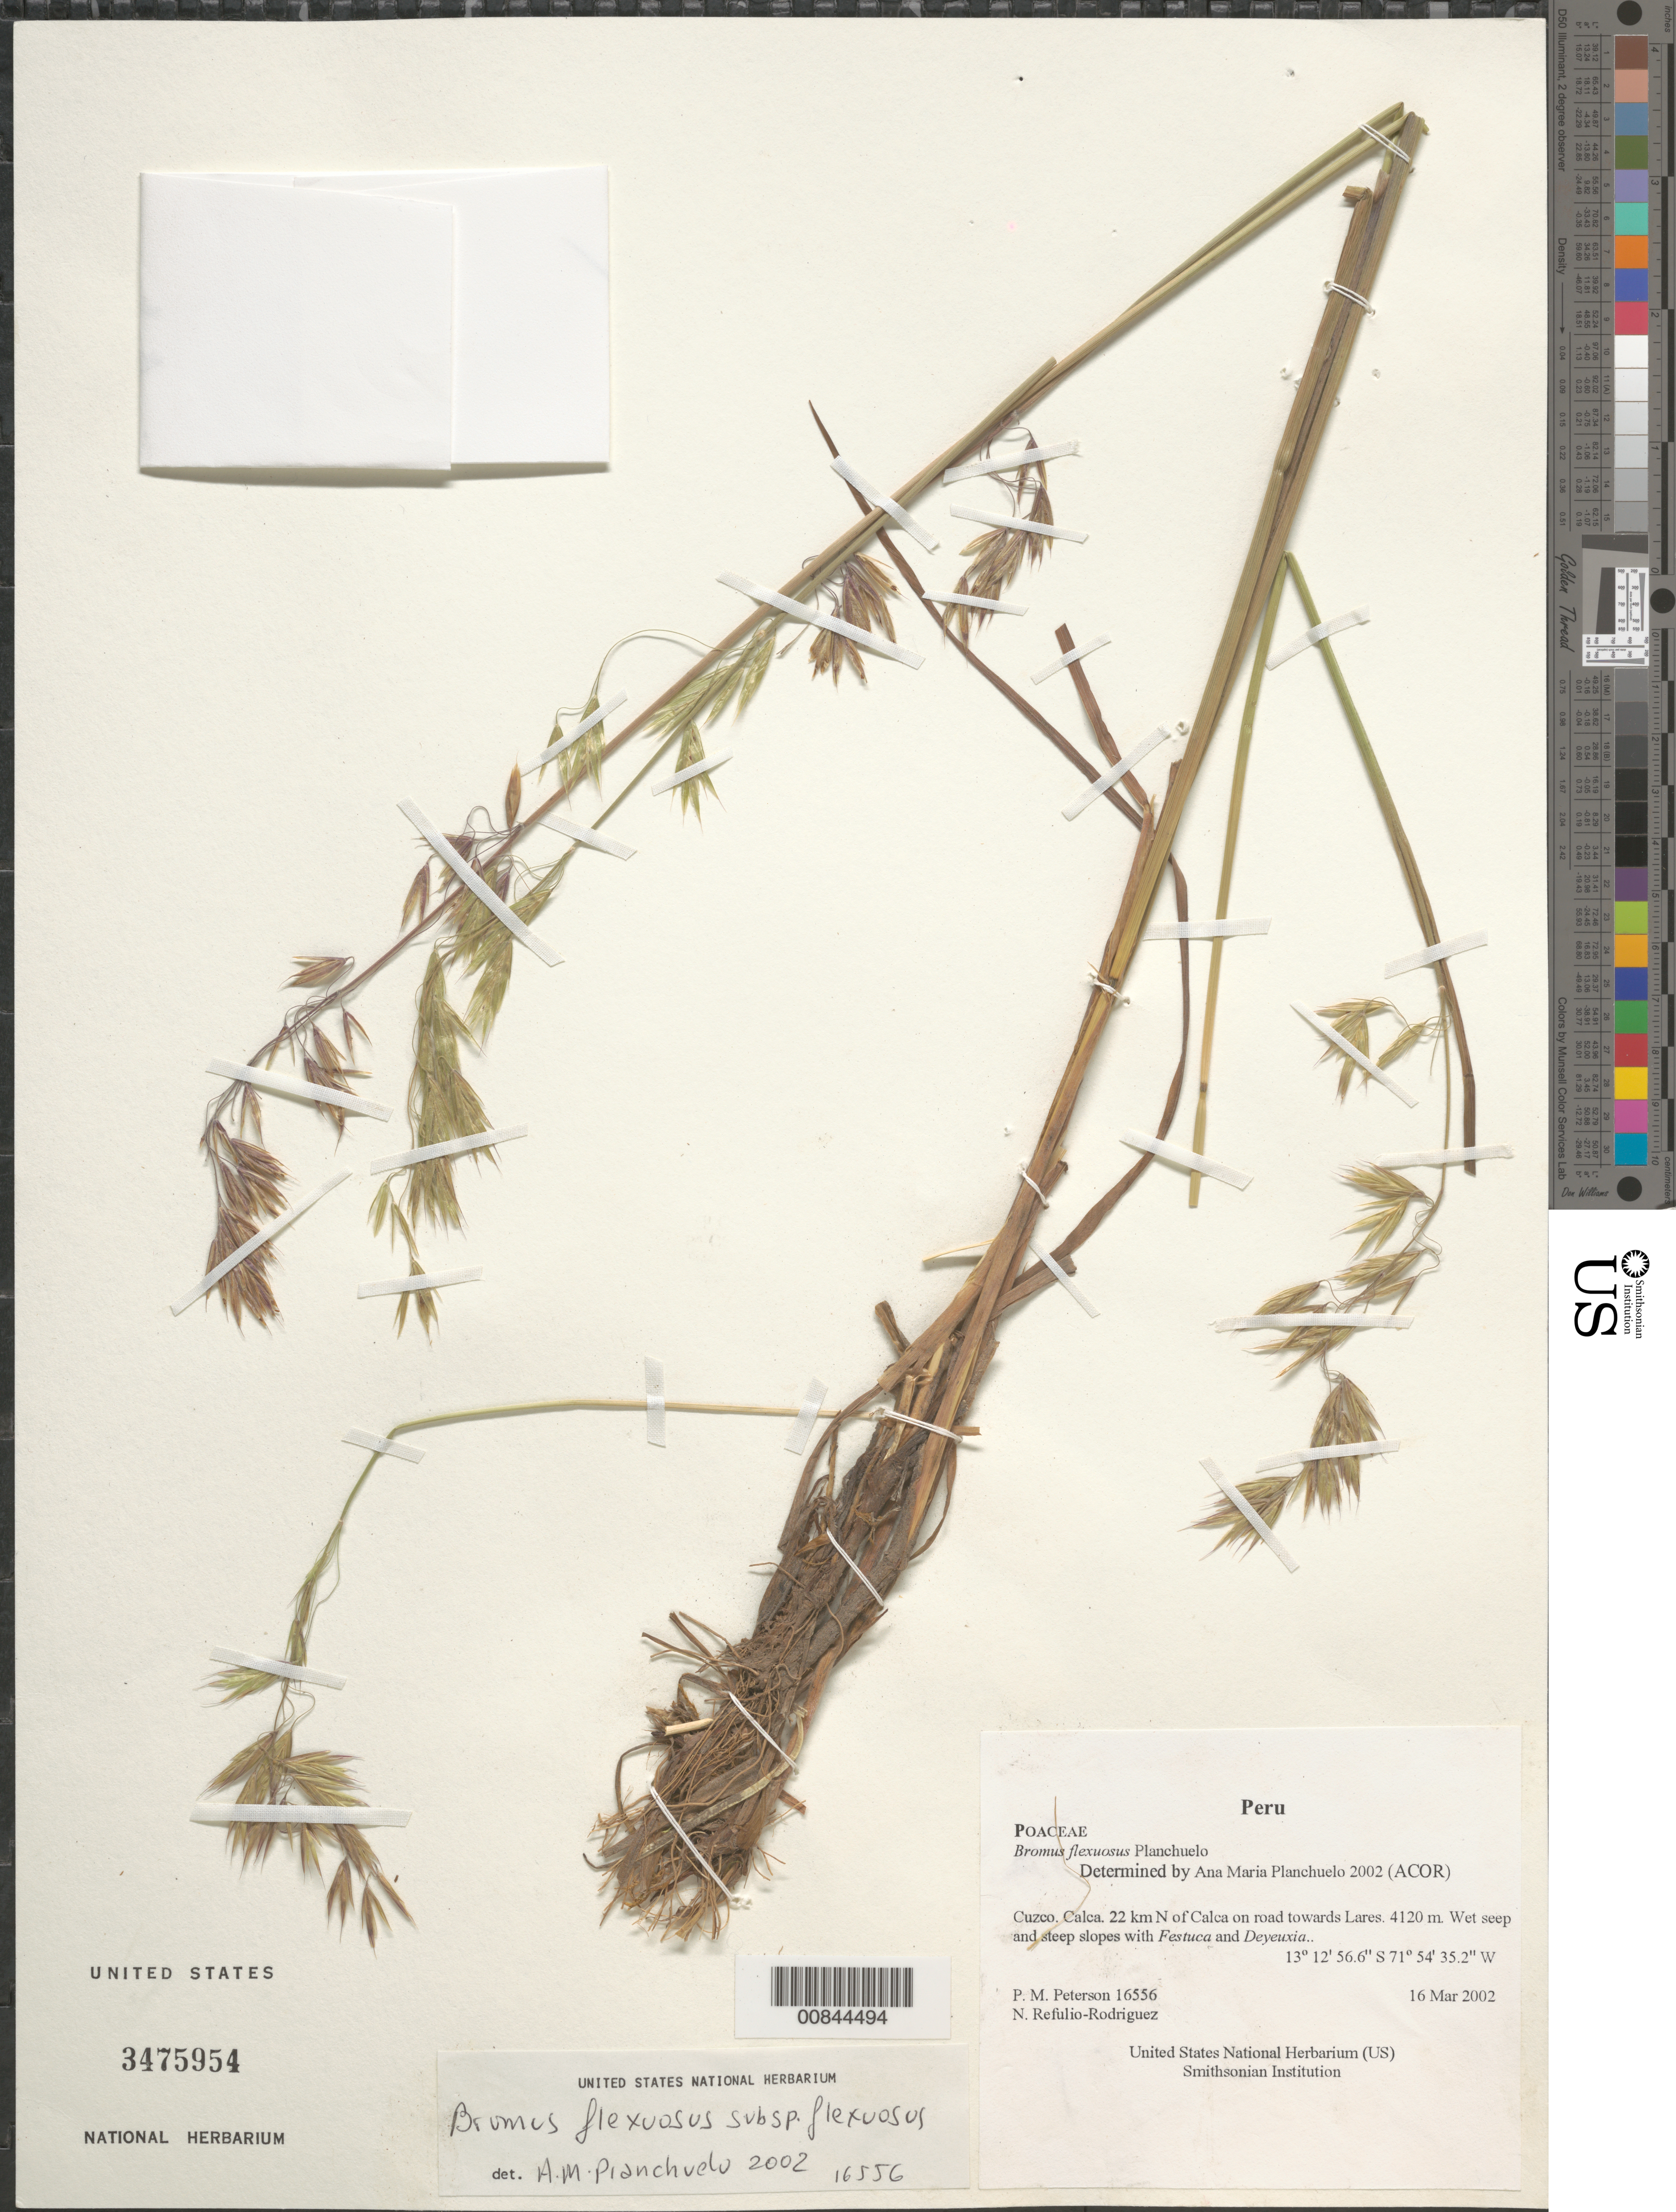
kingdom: Plantae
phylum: Tracheophyta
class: Liliopsida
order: Poales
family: Poaceae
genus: Bromus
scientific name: Bromus flexuosus var. flexuosus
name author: Planchuelo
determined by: Planchuelo, A. M.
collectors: P. M. Peterson & N. Refulio-Rodríguez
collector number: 16556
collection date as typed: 16 Mar 2002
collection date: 2002-03-16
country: Peru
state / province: Cusco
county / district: Calca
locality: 22 km N of Calca on road towards Lares.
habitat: Wet seep and steep slopes with ~Festuca and Deyeuxia~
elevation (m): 4120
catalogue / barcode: US 3475954